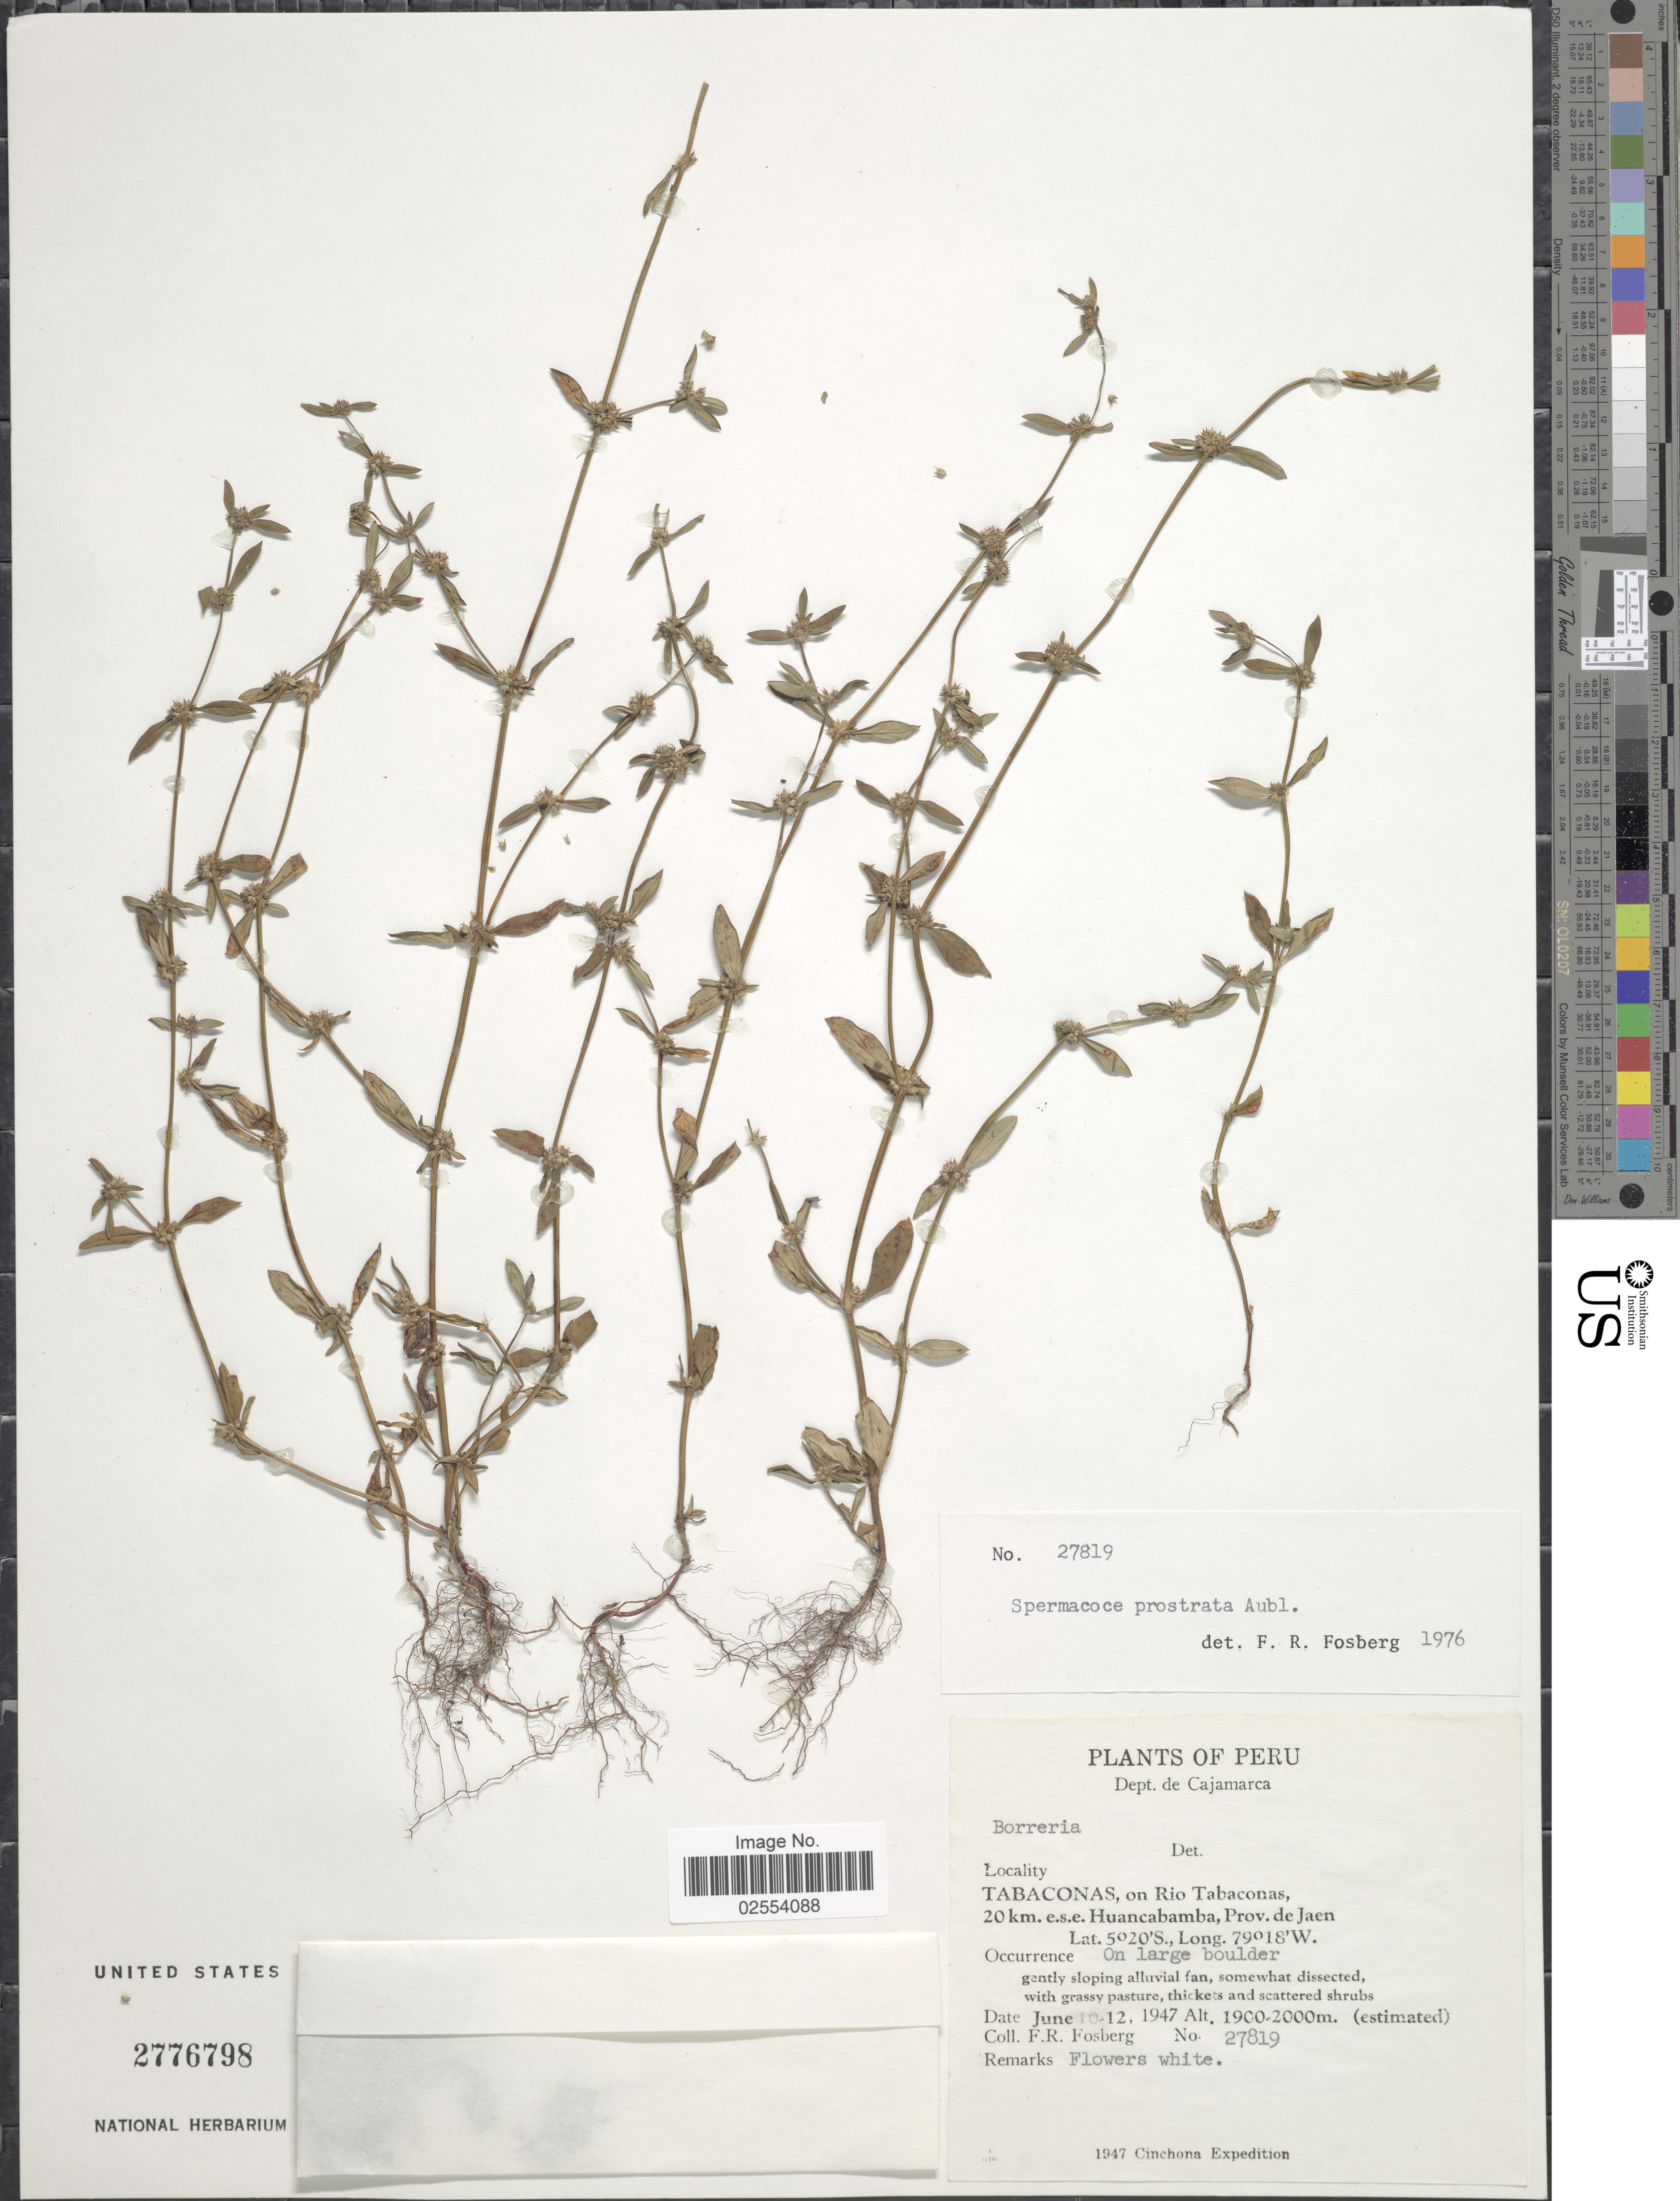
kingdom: Plantae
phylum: Tracheophyta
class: Magnoliopsida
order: Gentianales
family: Rubiaceae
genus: Spermacoce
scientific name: Spermacoce prostrata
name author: Aubl.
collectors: F. R. Fosberg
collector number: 27819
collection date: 1947-06-10/1947-06-12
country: Peru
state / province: Cajamarca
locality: Dept. de Cajamarca, Tabaconas, on Rio Tabaconas, 20 km e.s.e. Huancabamba, Prov. de Jaen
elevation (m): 1900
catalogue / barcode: US 2776798